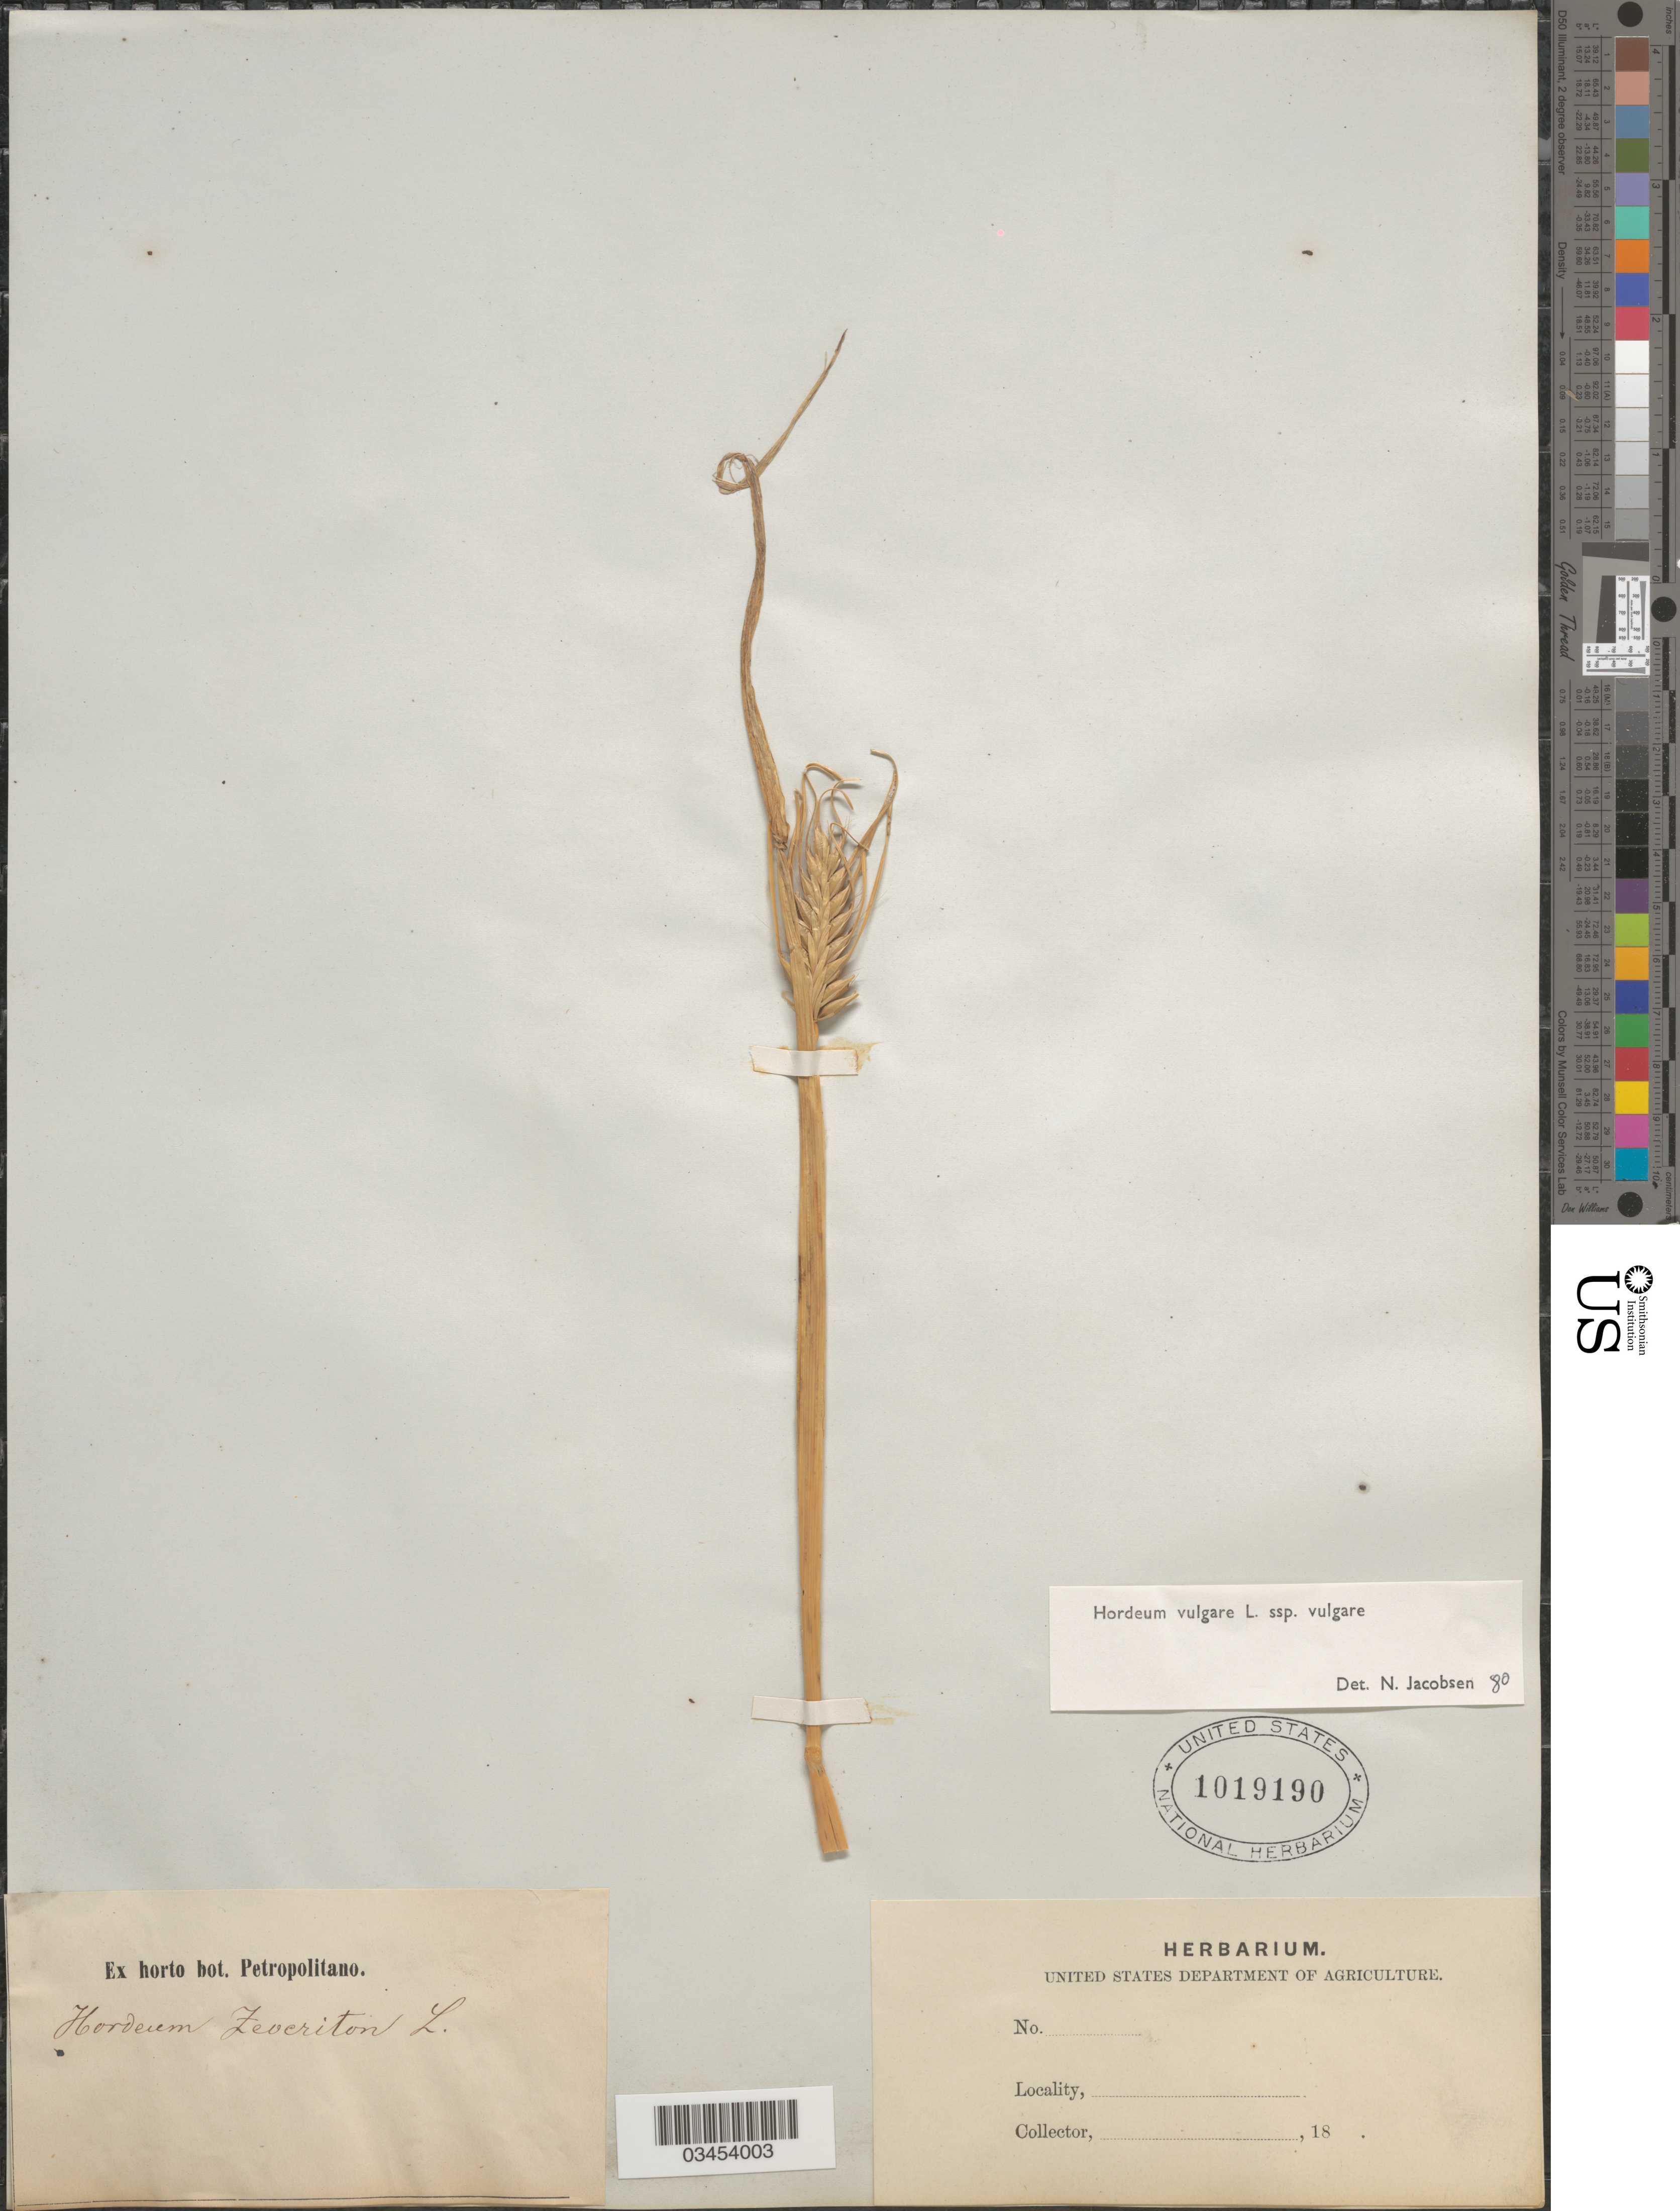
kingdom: Plantae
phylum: Tracheophyta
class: Liliopsida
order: Poales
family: Poaceae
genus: Hordeum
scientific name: Hordeum vulgare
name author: L.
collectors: ex Horto Bot. Petropolitano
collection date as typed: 18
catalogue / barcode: US 1019190